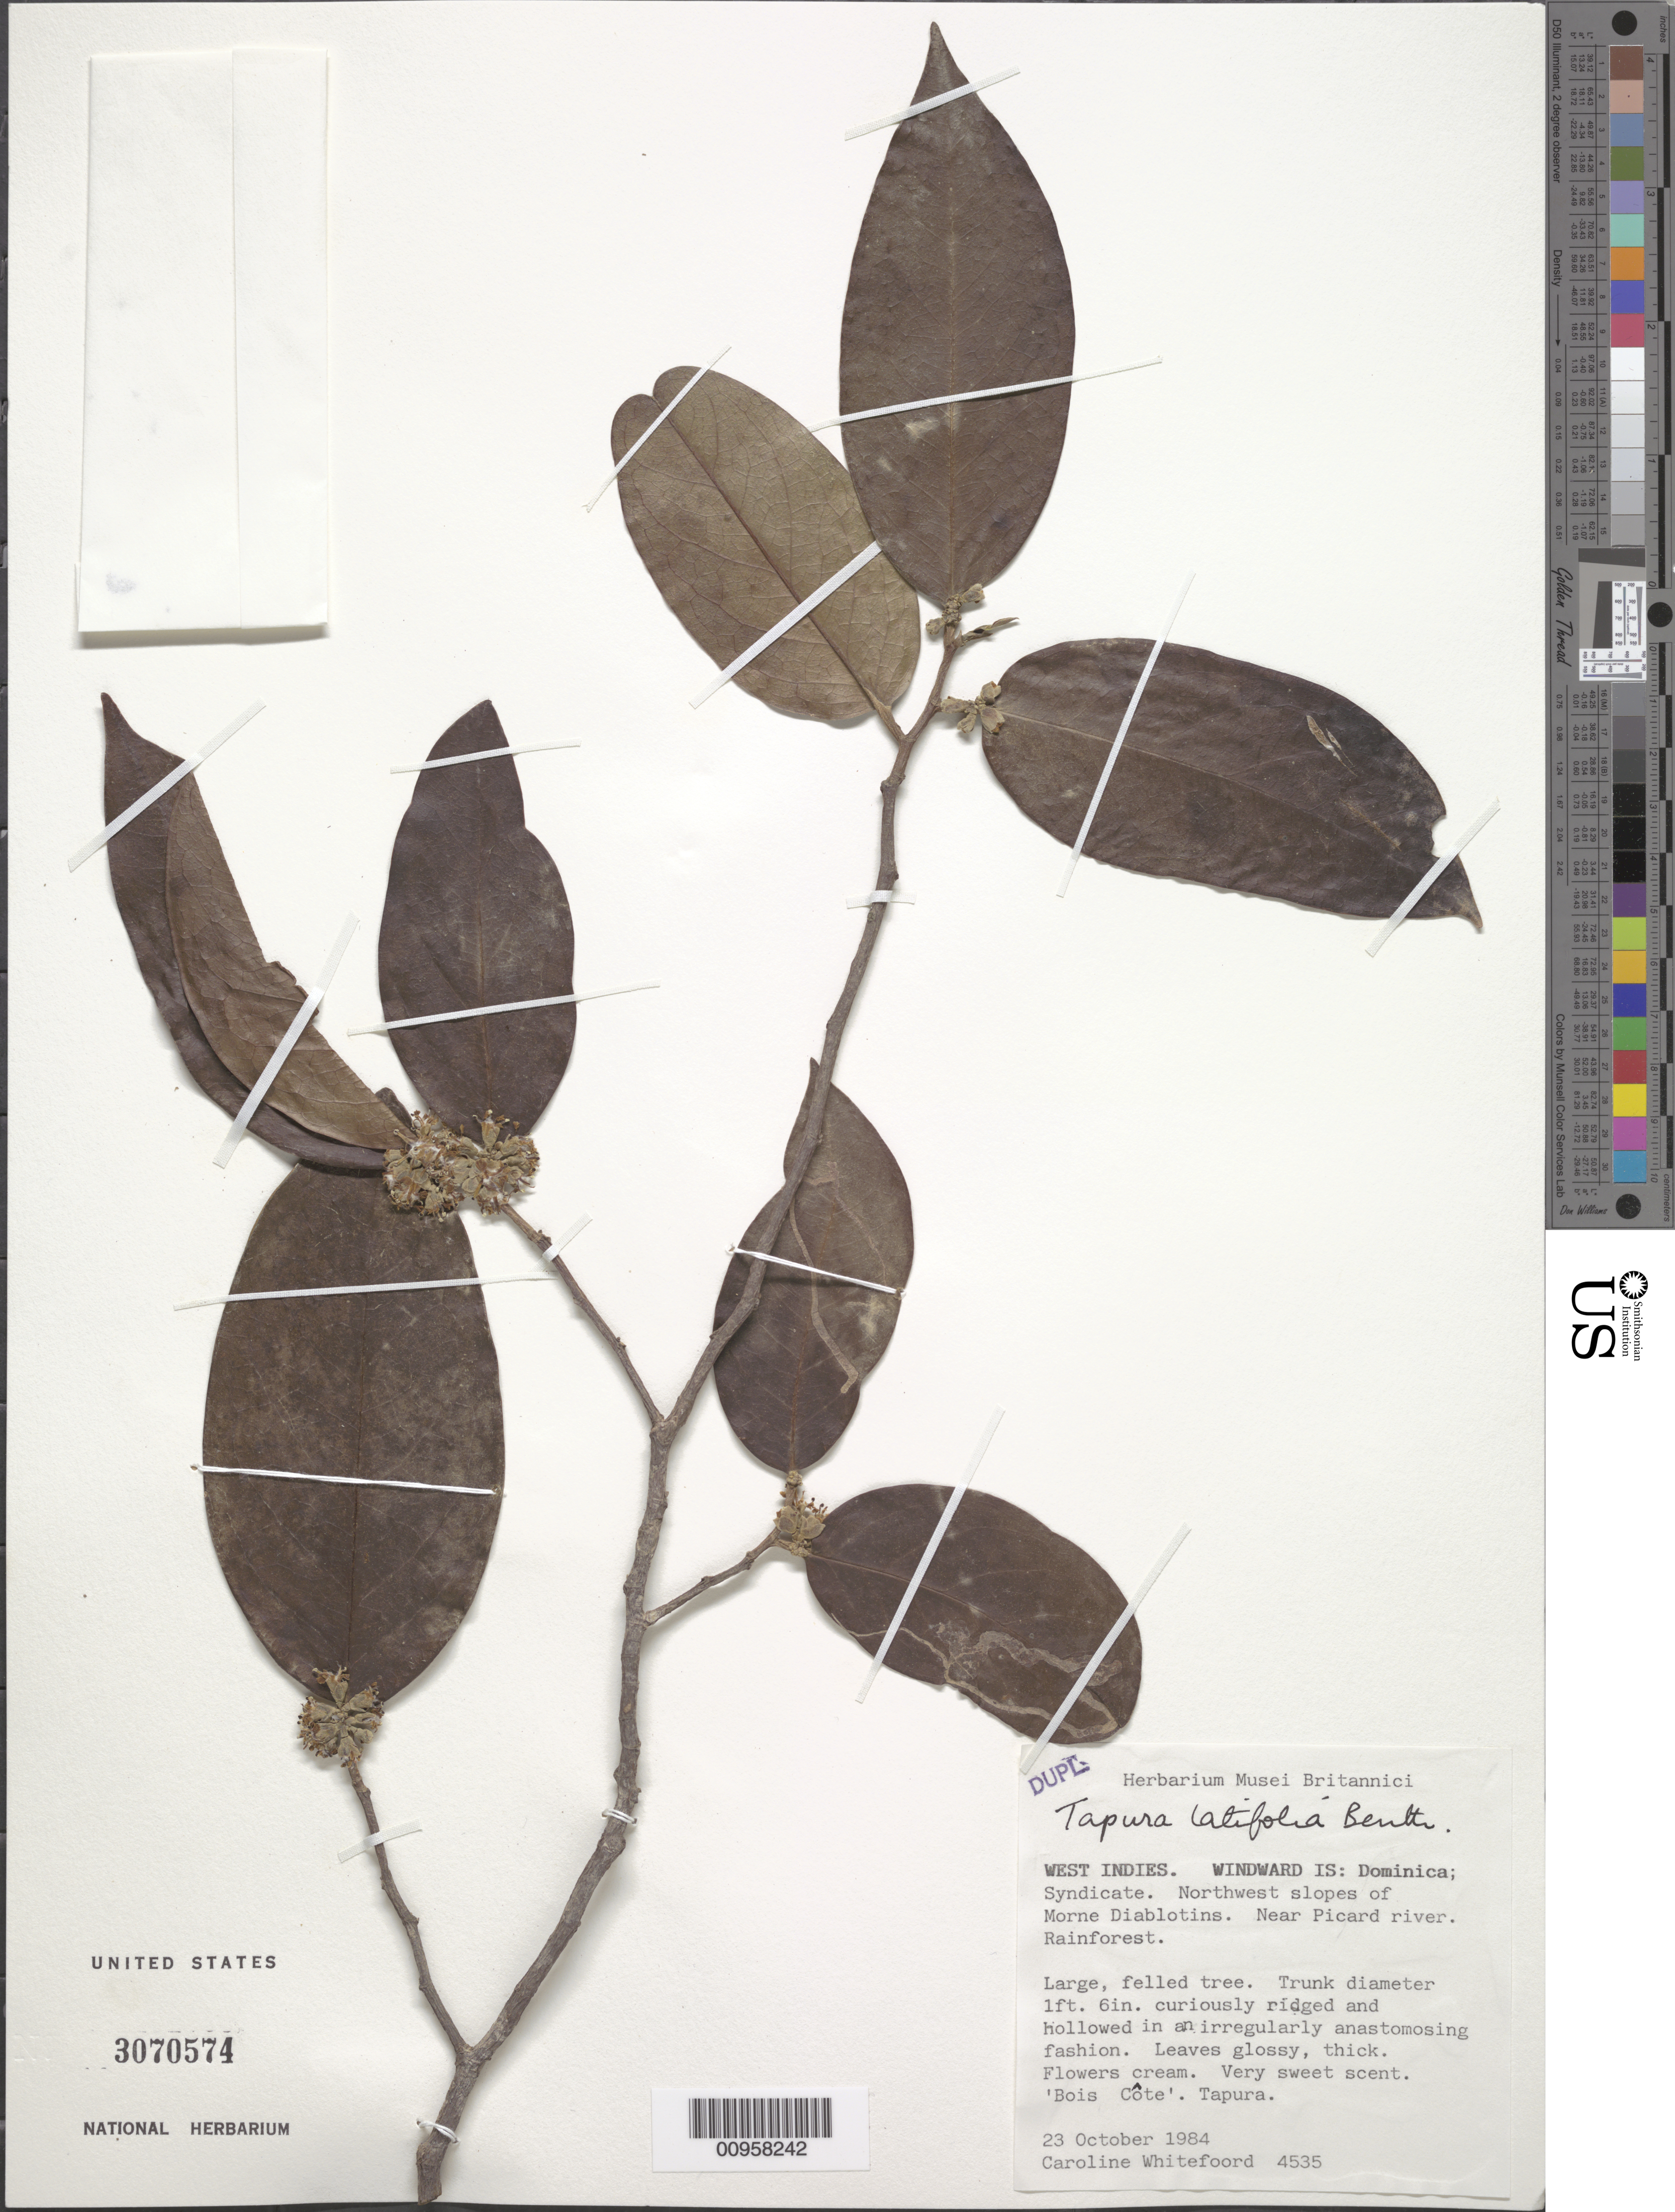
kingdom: Plantae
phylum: Tracheophyta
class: Magnoliopsida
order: Malpighiales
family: Dichapetalaceae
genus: Tapura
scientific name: Tapura latifolia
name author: Benth.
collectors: C. Whitefoord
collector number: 4535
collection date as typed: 23 Oct 1984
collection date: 1984-10-23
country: Dominica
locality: Syndicate, northwest slopes of Morne Diablotins, near Picard River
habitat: Rainforest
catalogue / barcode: US 3070574